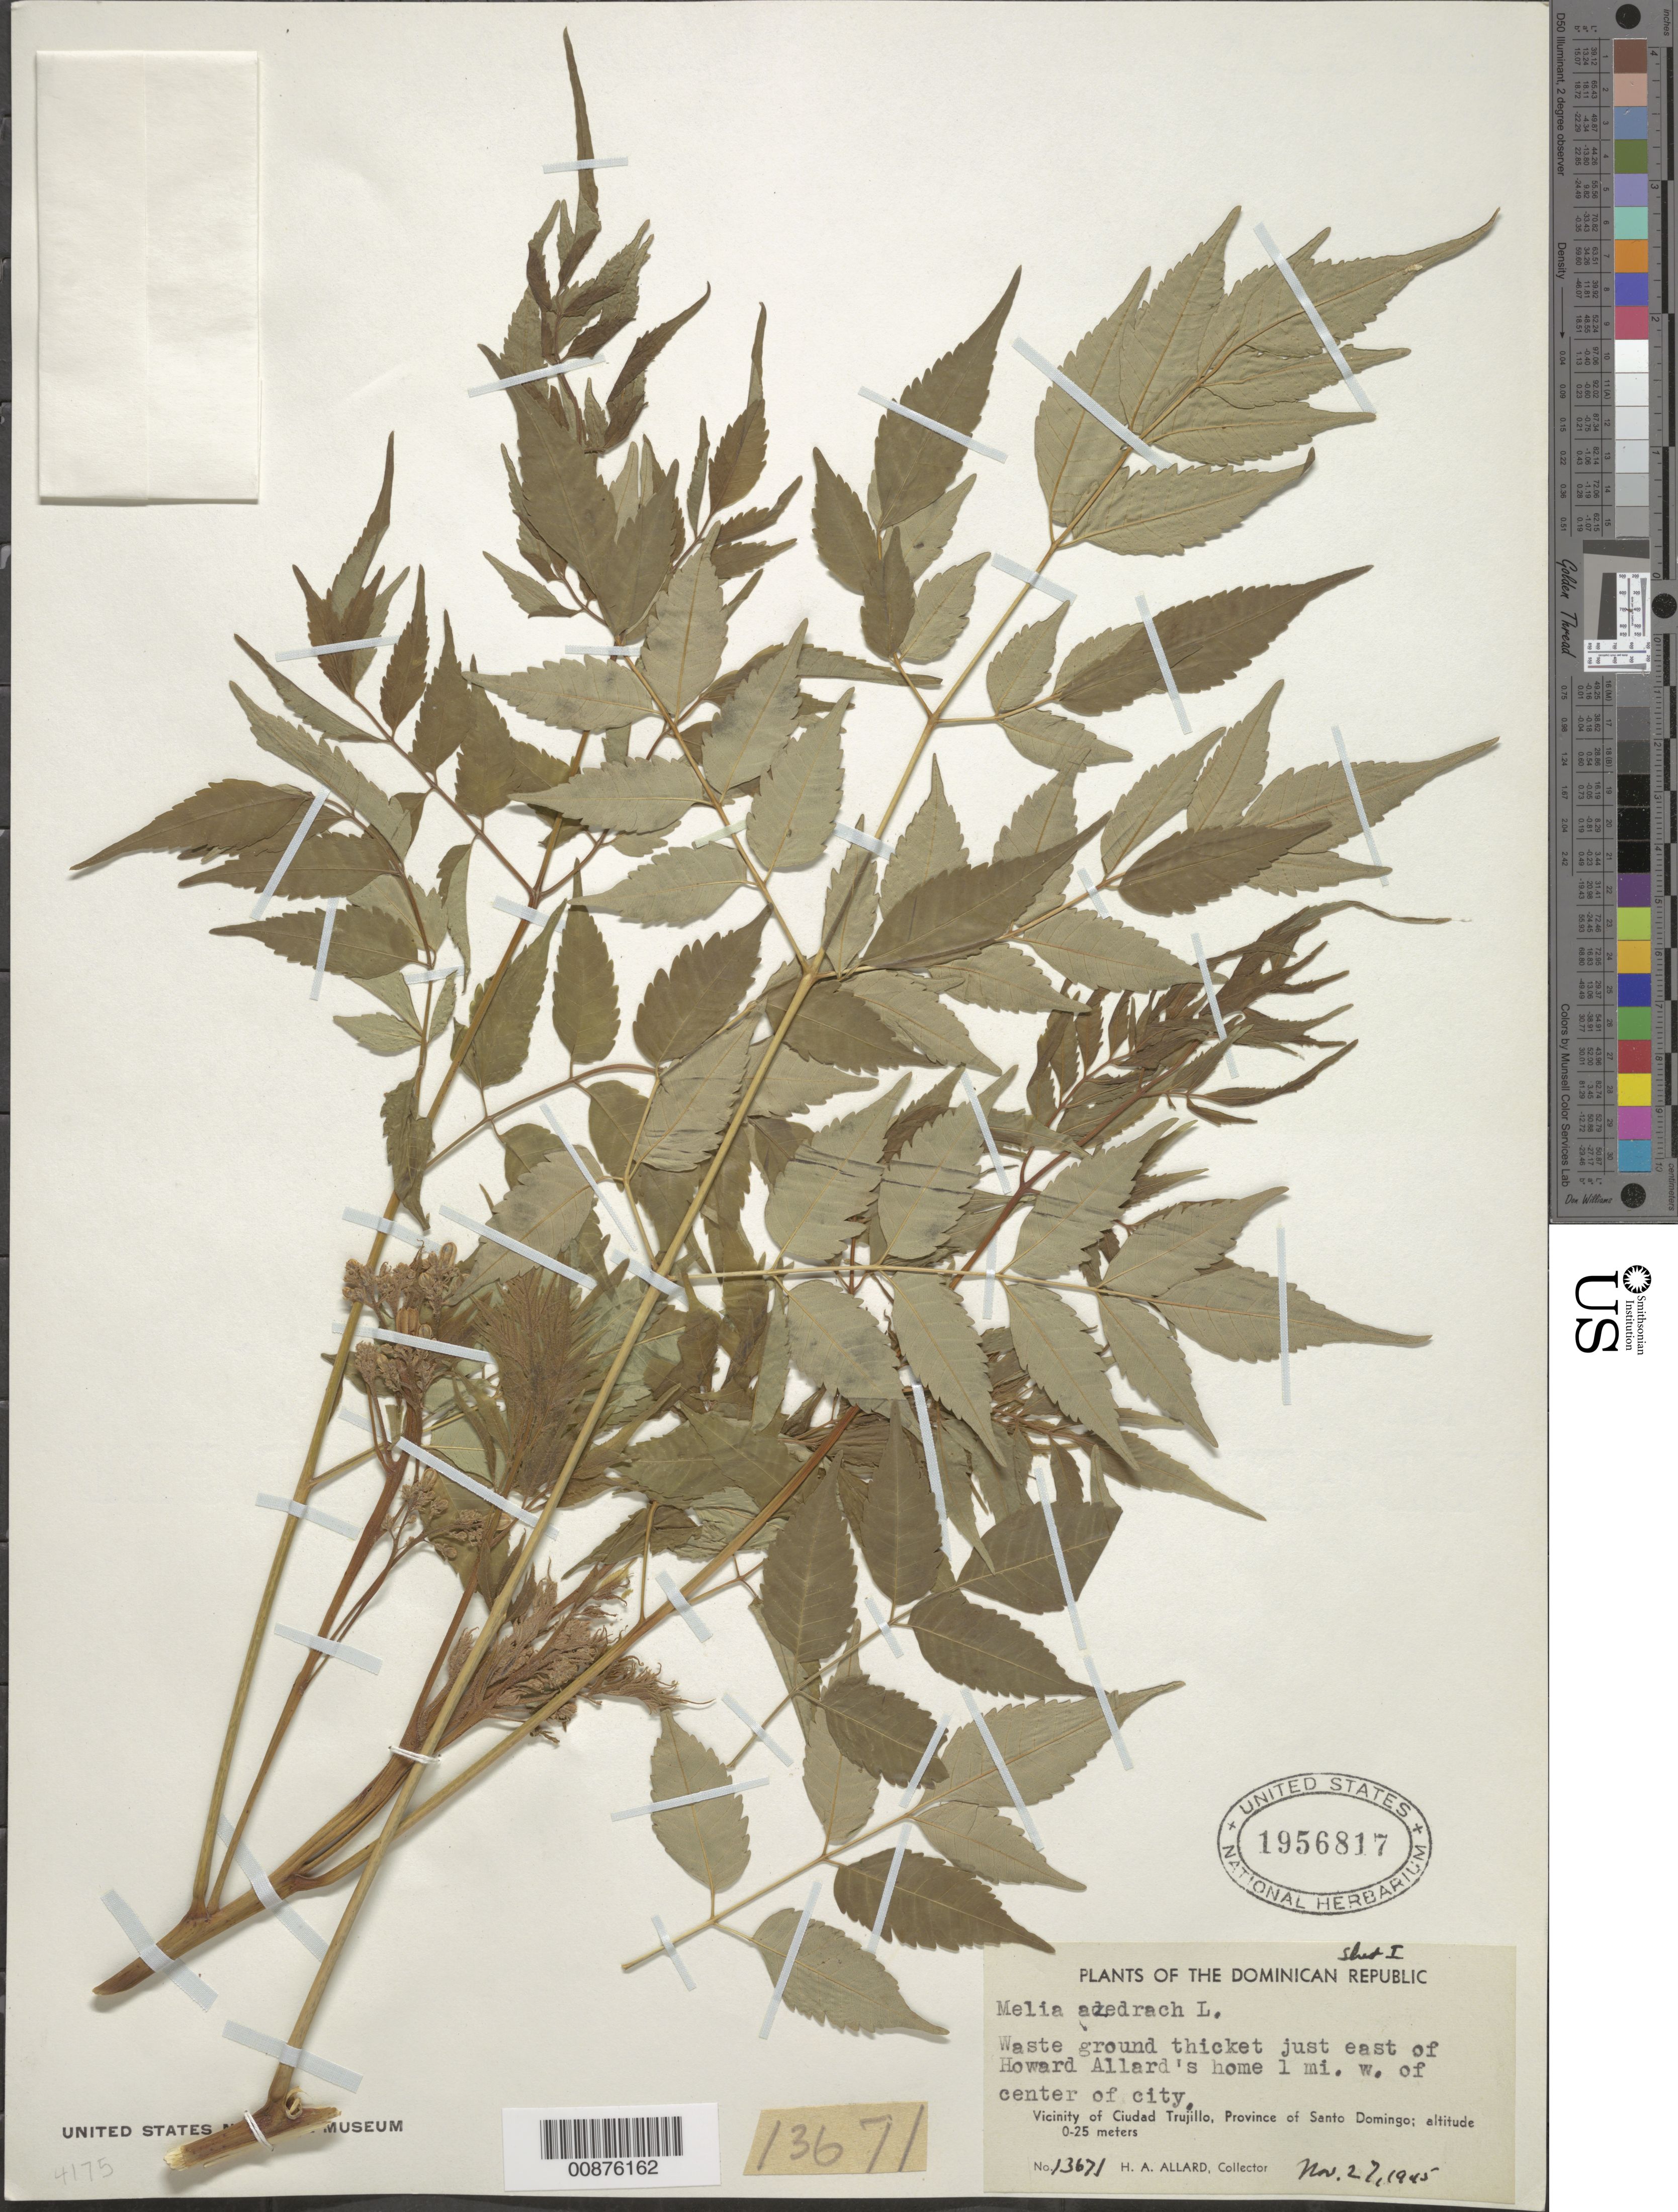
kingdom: Plantae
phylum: Tracheophyta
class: Magnoliopsida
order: Sapindales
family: Meliaceae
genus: Melia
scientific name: Melia azedarach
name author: L.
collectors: H. A. Allard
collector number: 13671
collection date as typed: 27 Nov 1945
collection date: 1945-11-27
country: Dominican Republic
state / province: Distrito Nacional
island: Hispaniola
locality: Vicinity of Santo Domingo City, just E of Howard Allard's home, 1 mile W of center of city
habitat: Waste ground thicket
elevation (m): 0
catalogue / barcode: US 1956817